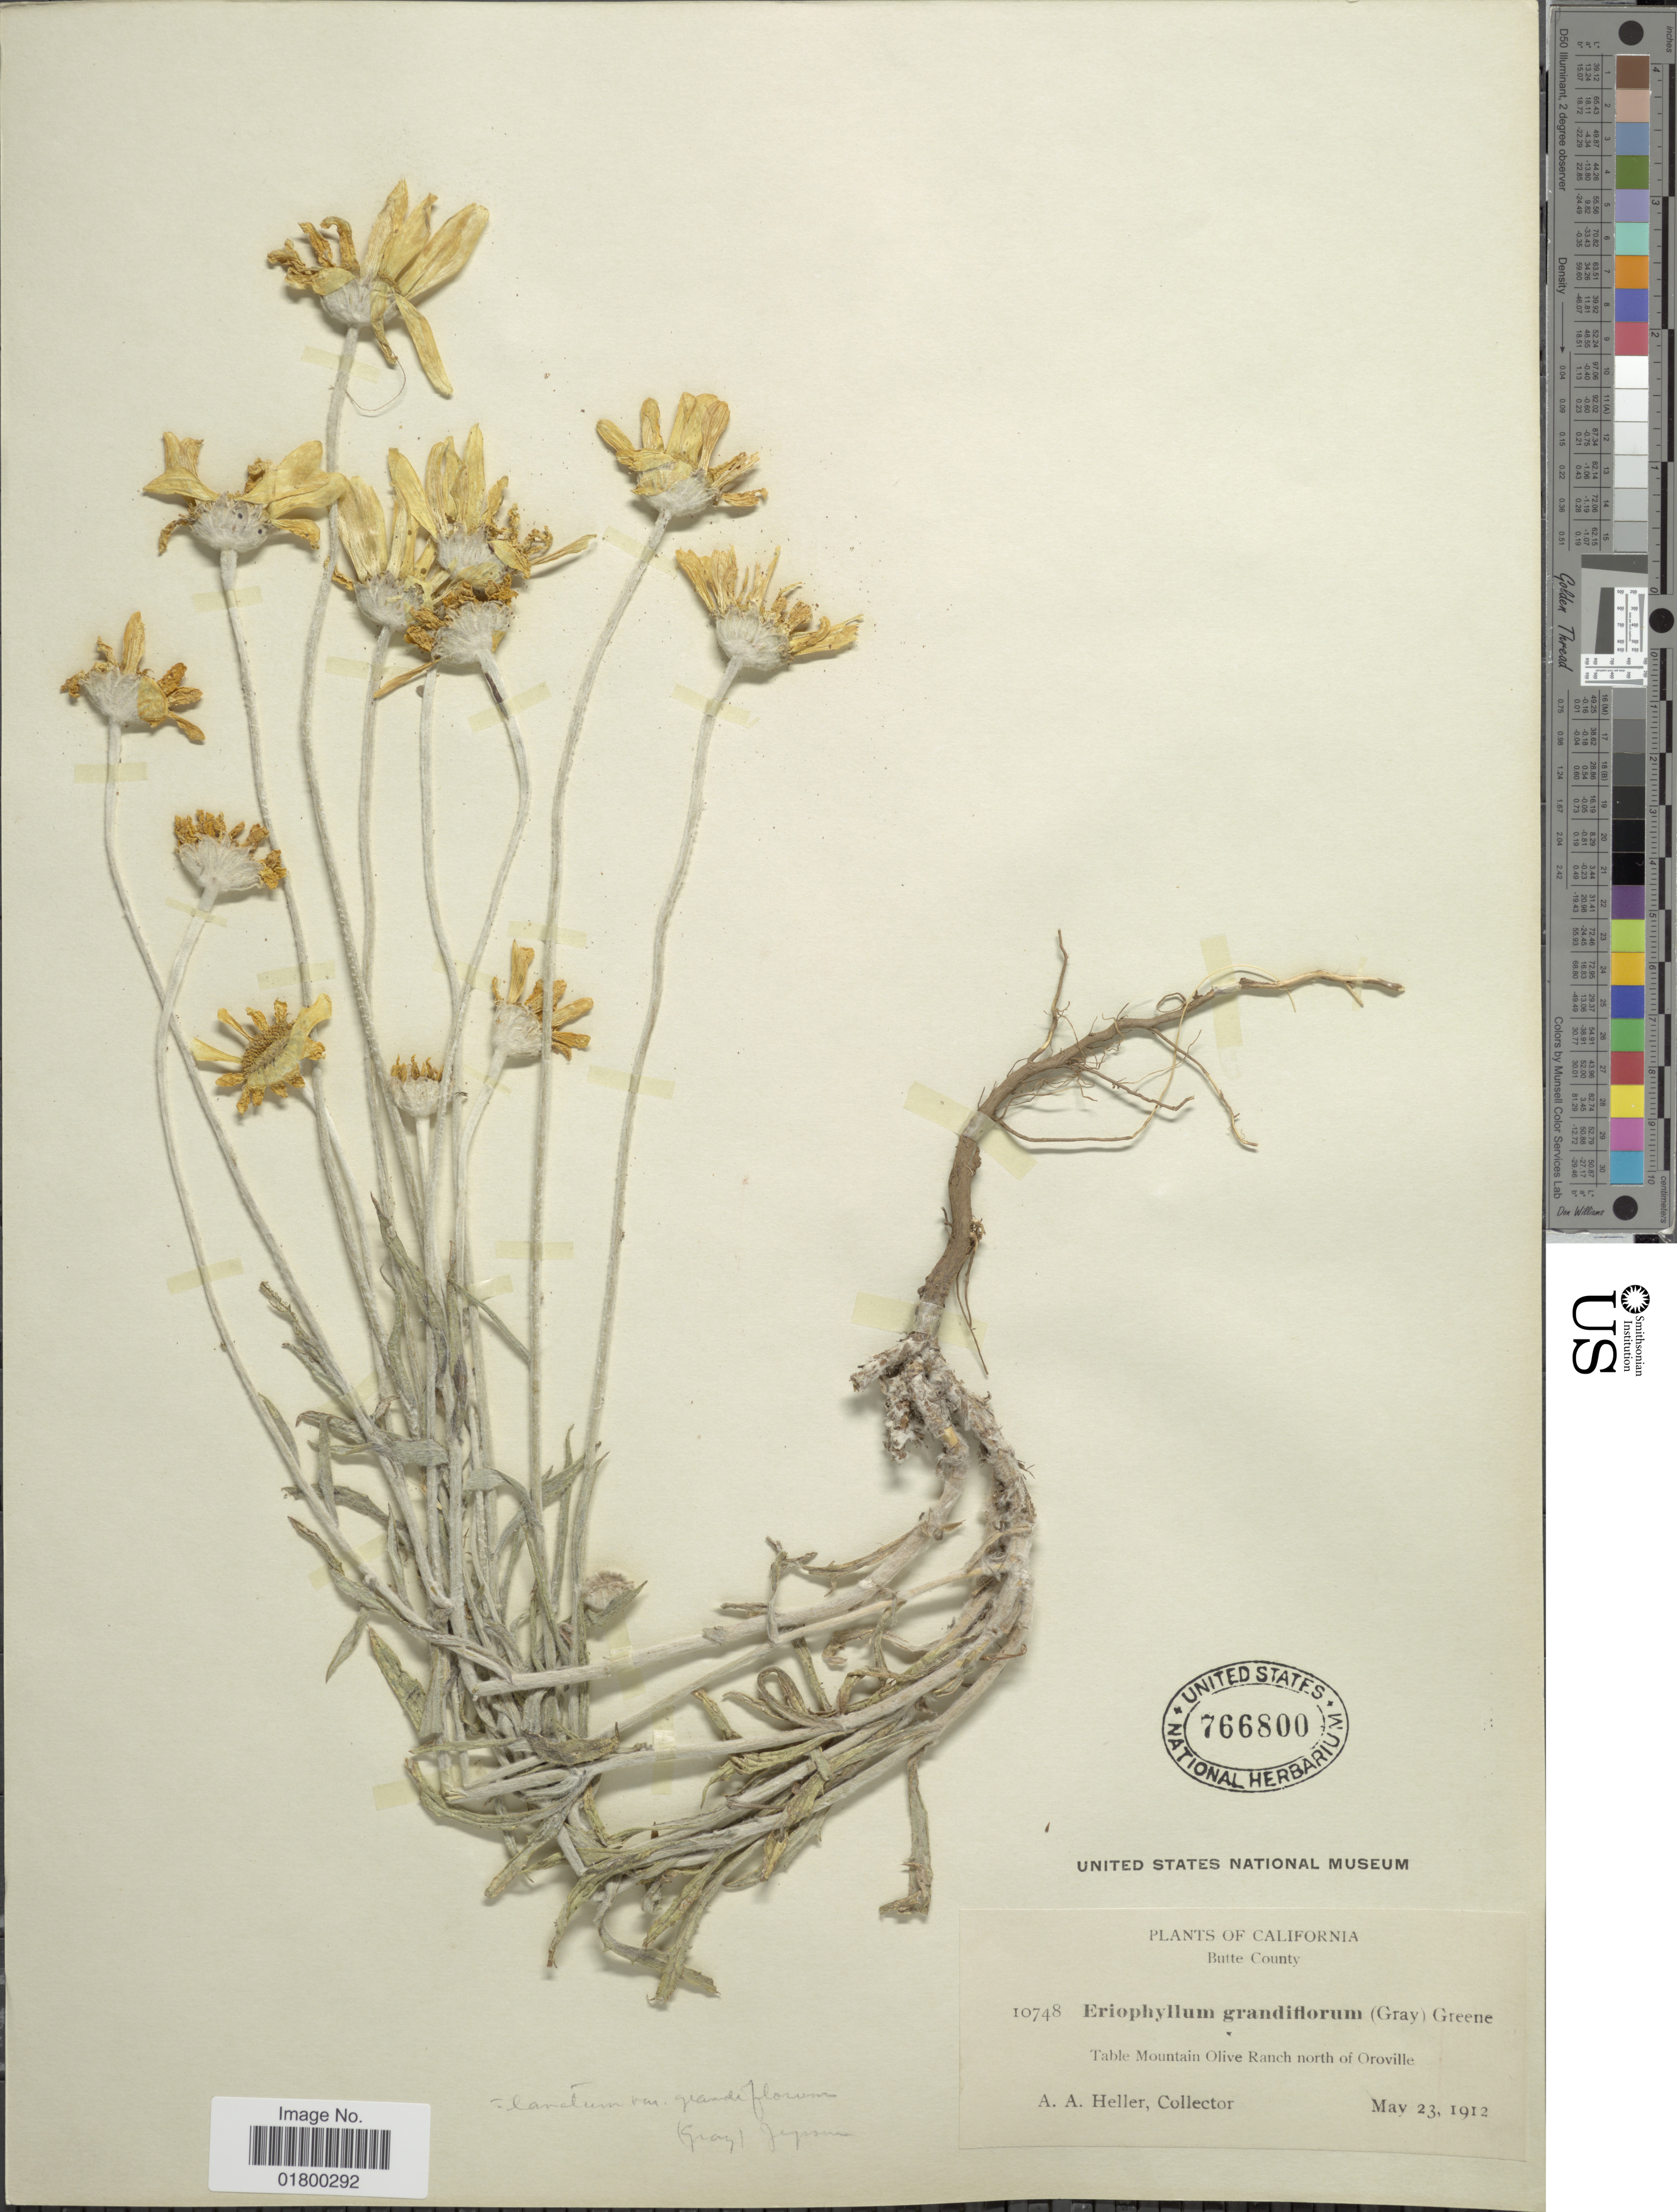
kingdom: Plantae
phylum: Tracheophyta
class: Magnoliopsida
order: Asterales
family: Asteraceae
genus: Eriophyllum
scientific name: Eriophyllum lanatum var. grandiflorum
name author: (A. Gray) Jeps.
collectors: A. A. Heller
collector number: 10748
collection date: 1912-05-23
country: United States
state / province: California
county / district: Butte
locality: Butte County, Table Mountain Olive Ranch north of Oroville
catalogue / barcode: US 766800